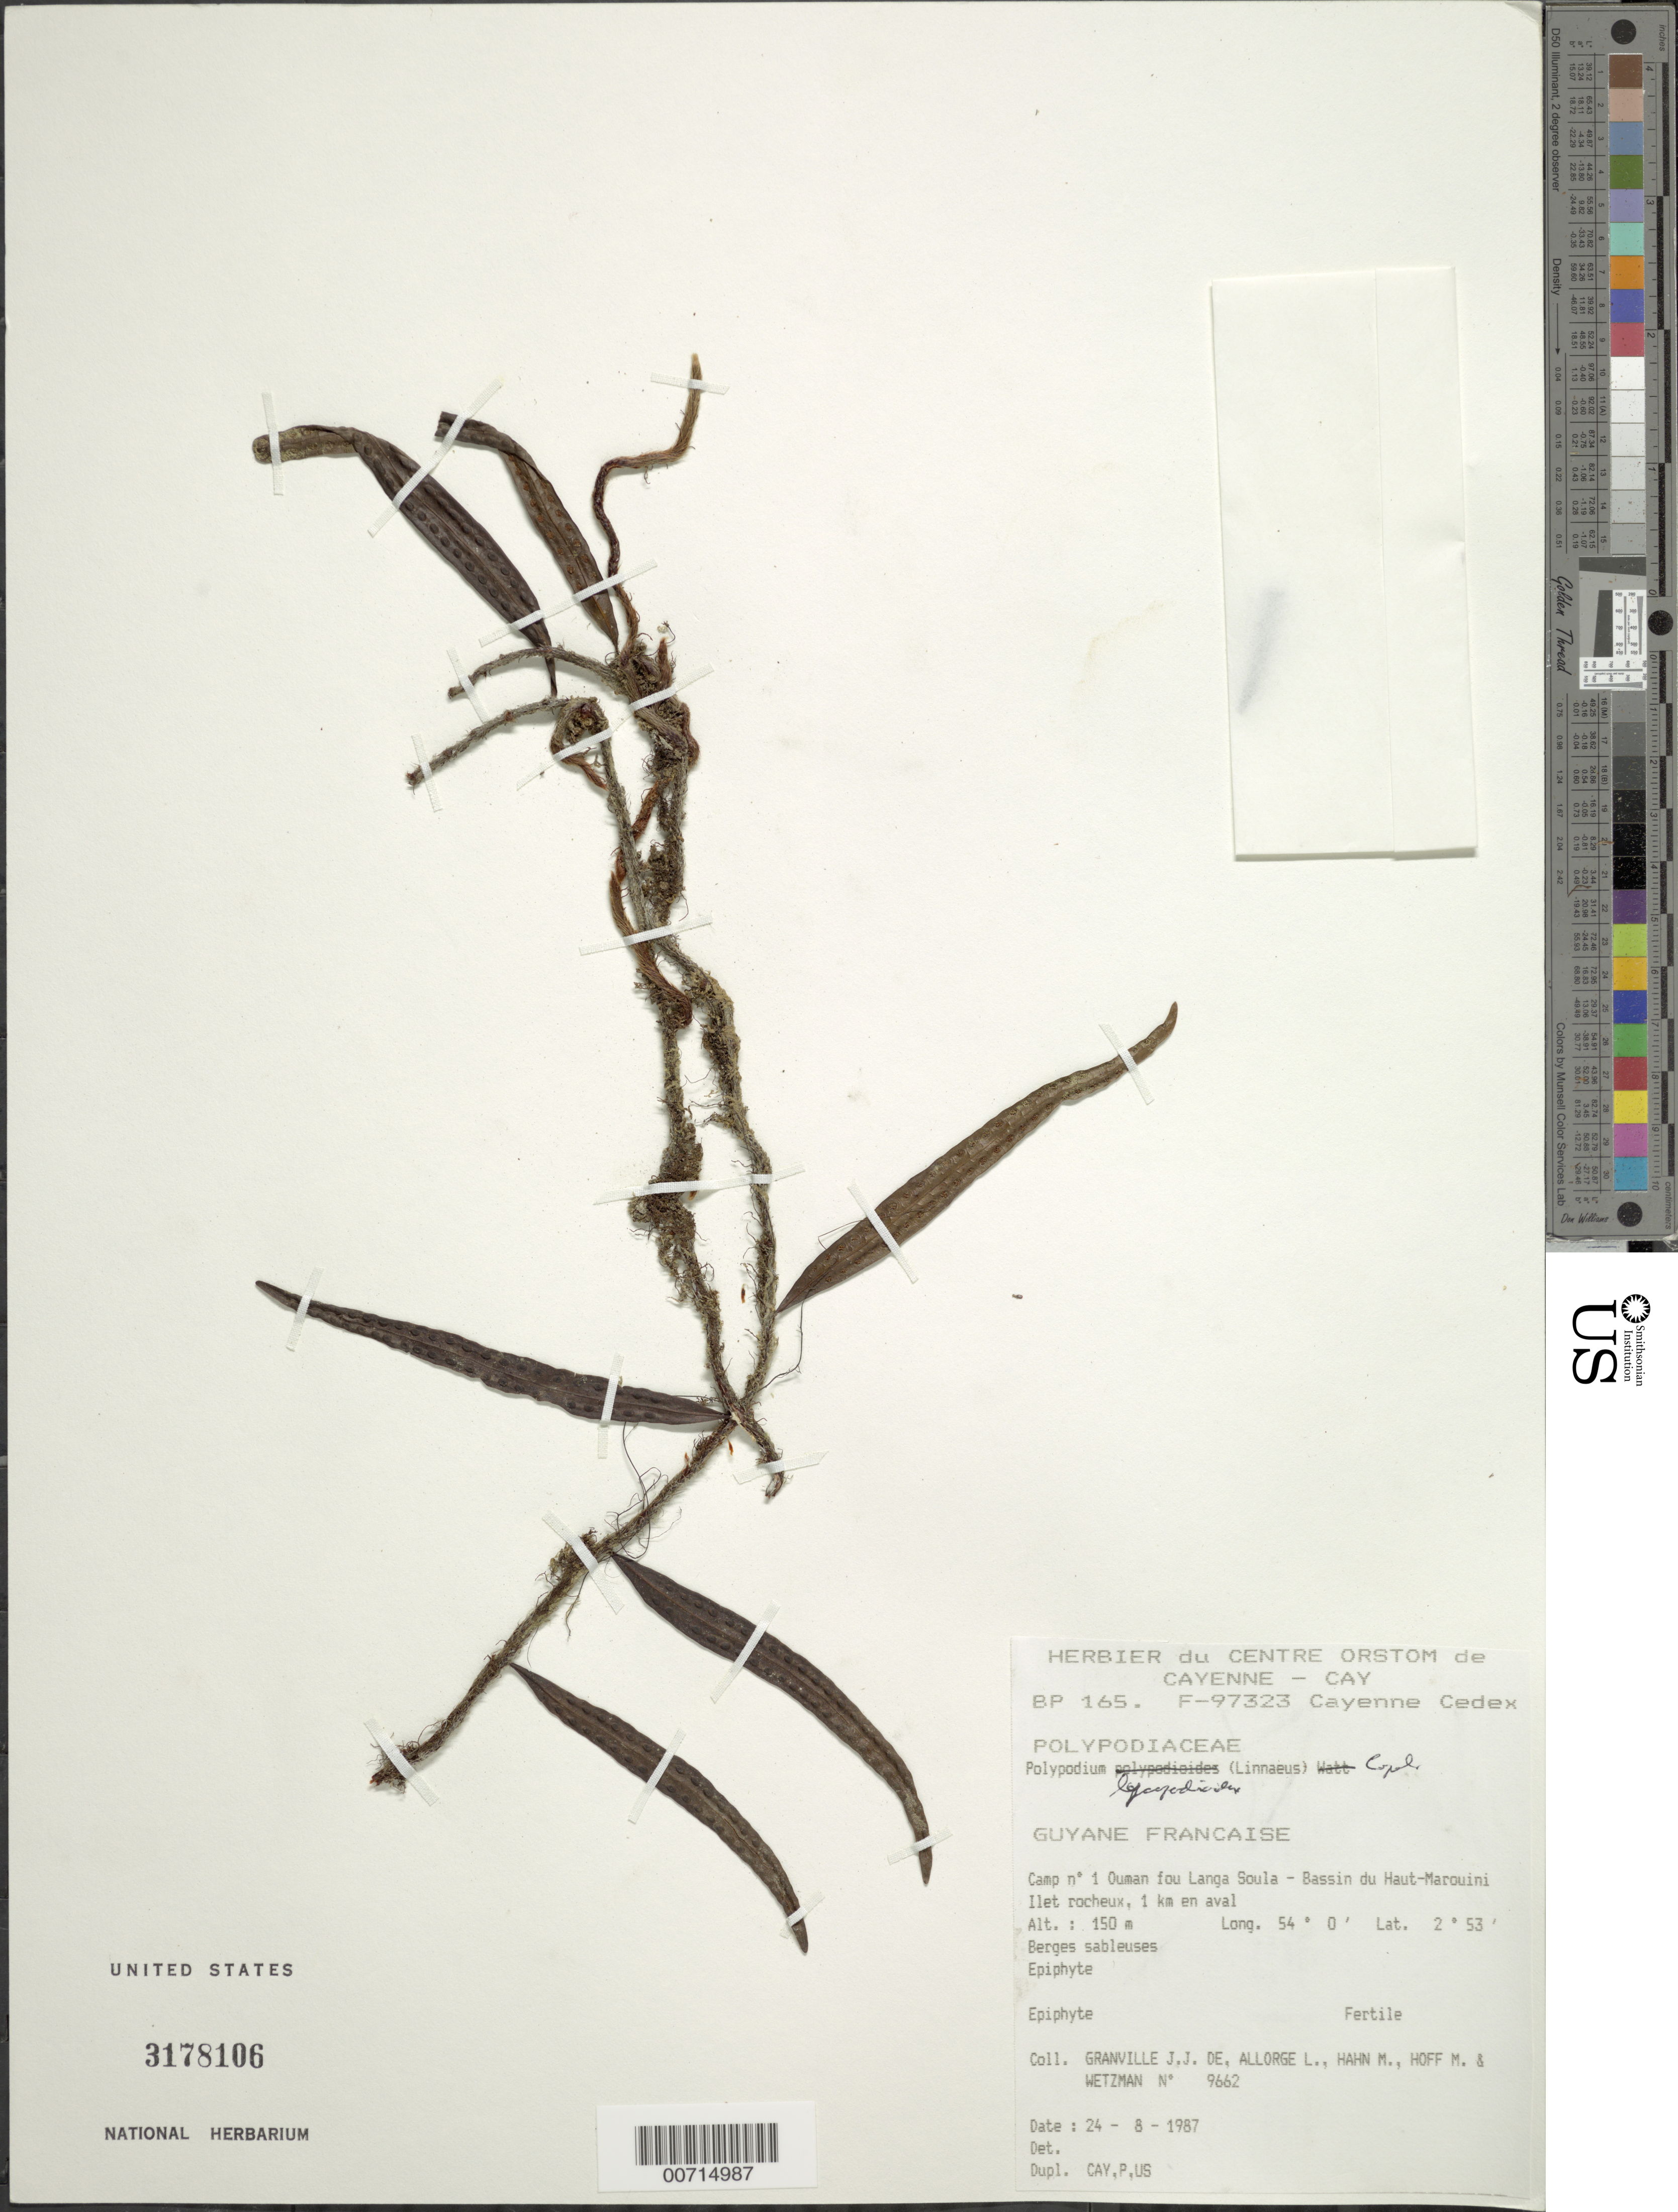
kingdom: Plantae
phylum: Tracheophyta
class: Polypodiopsida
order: Polypodiales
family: Polypodiaceae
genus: Microgramma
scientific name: Microgramma lycopodioides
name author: (L.) Copel.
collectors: J.-J. de Granville, L. Allorge, W. J. Hahn, M. Hoff & A. L. Weitzman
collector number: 9662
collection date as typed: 24-Aug-87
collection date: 1987-08-24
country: French Guiana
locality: Ouman fou Langa Soula, Camp #1, Bassin du Haut-Marouini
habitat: Berges sableuses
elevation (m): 150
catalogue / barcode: US 3178106